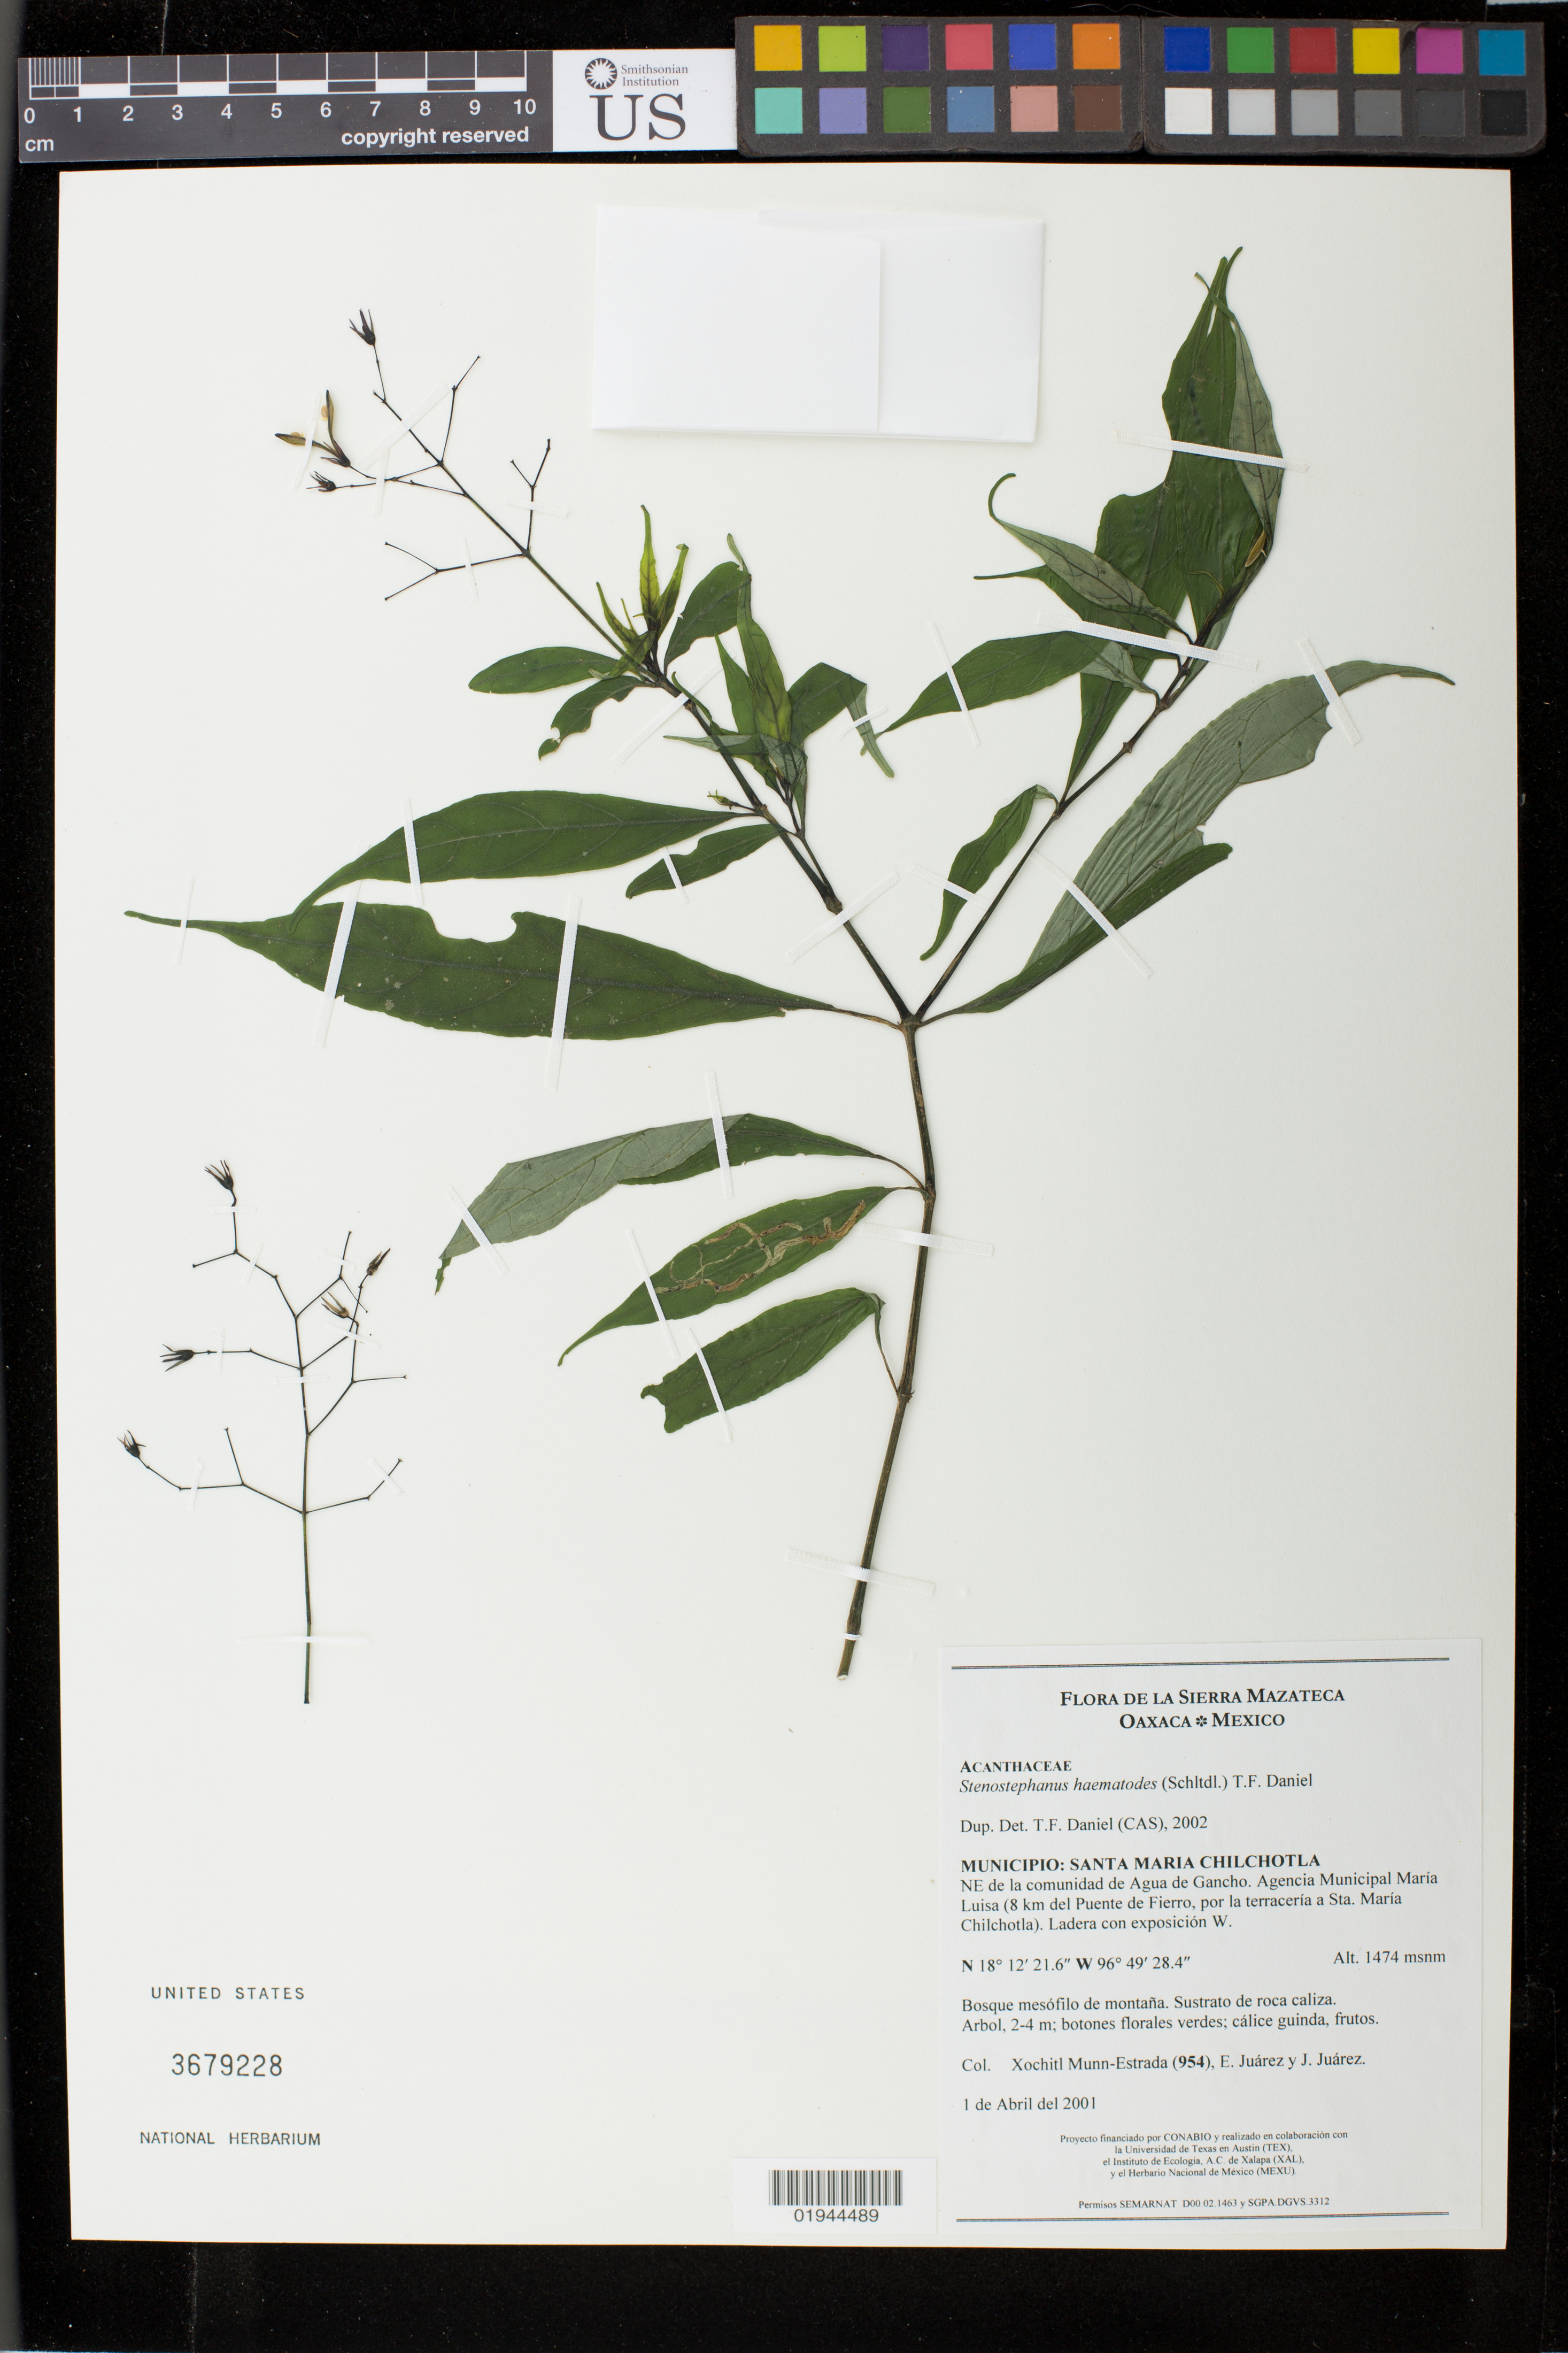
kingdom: Plantae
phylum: Tracheophyta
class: Magnoliopsida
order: Lamiales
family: Acanthaceae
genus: Stenostephanus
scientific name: Stenostephanus haematodes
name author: (Schltdl.) T.F. Daniel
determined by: Daniel, Thomas F.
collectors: X. Munn-Estrada, E. Juarez & J. Juarez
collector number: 954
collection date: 2001-04-01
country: Mexico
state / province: Oaxaca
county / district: Santa María Chilchotla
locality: NE de la comunidad de Agua de Gancho. Agencia Municipal Maria Luisa (8 km del Puente de Fierro, por la terraceria a Sta. Maria Chilchotla). Ladera con exposicion W.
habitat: Bosque mesofilo de montana. Sustrato de roca caliza.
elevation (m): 1474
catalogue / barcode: US 3679228